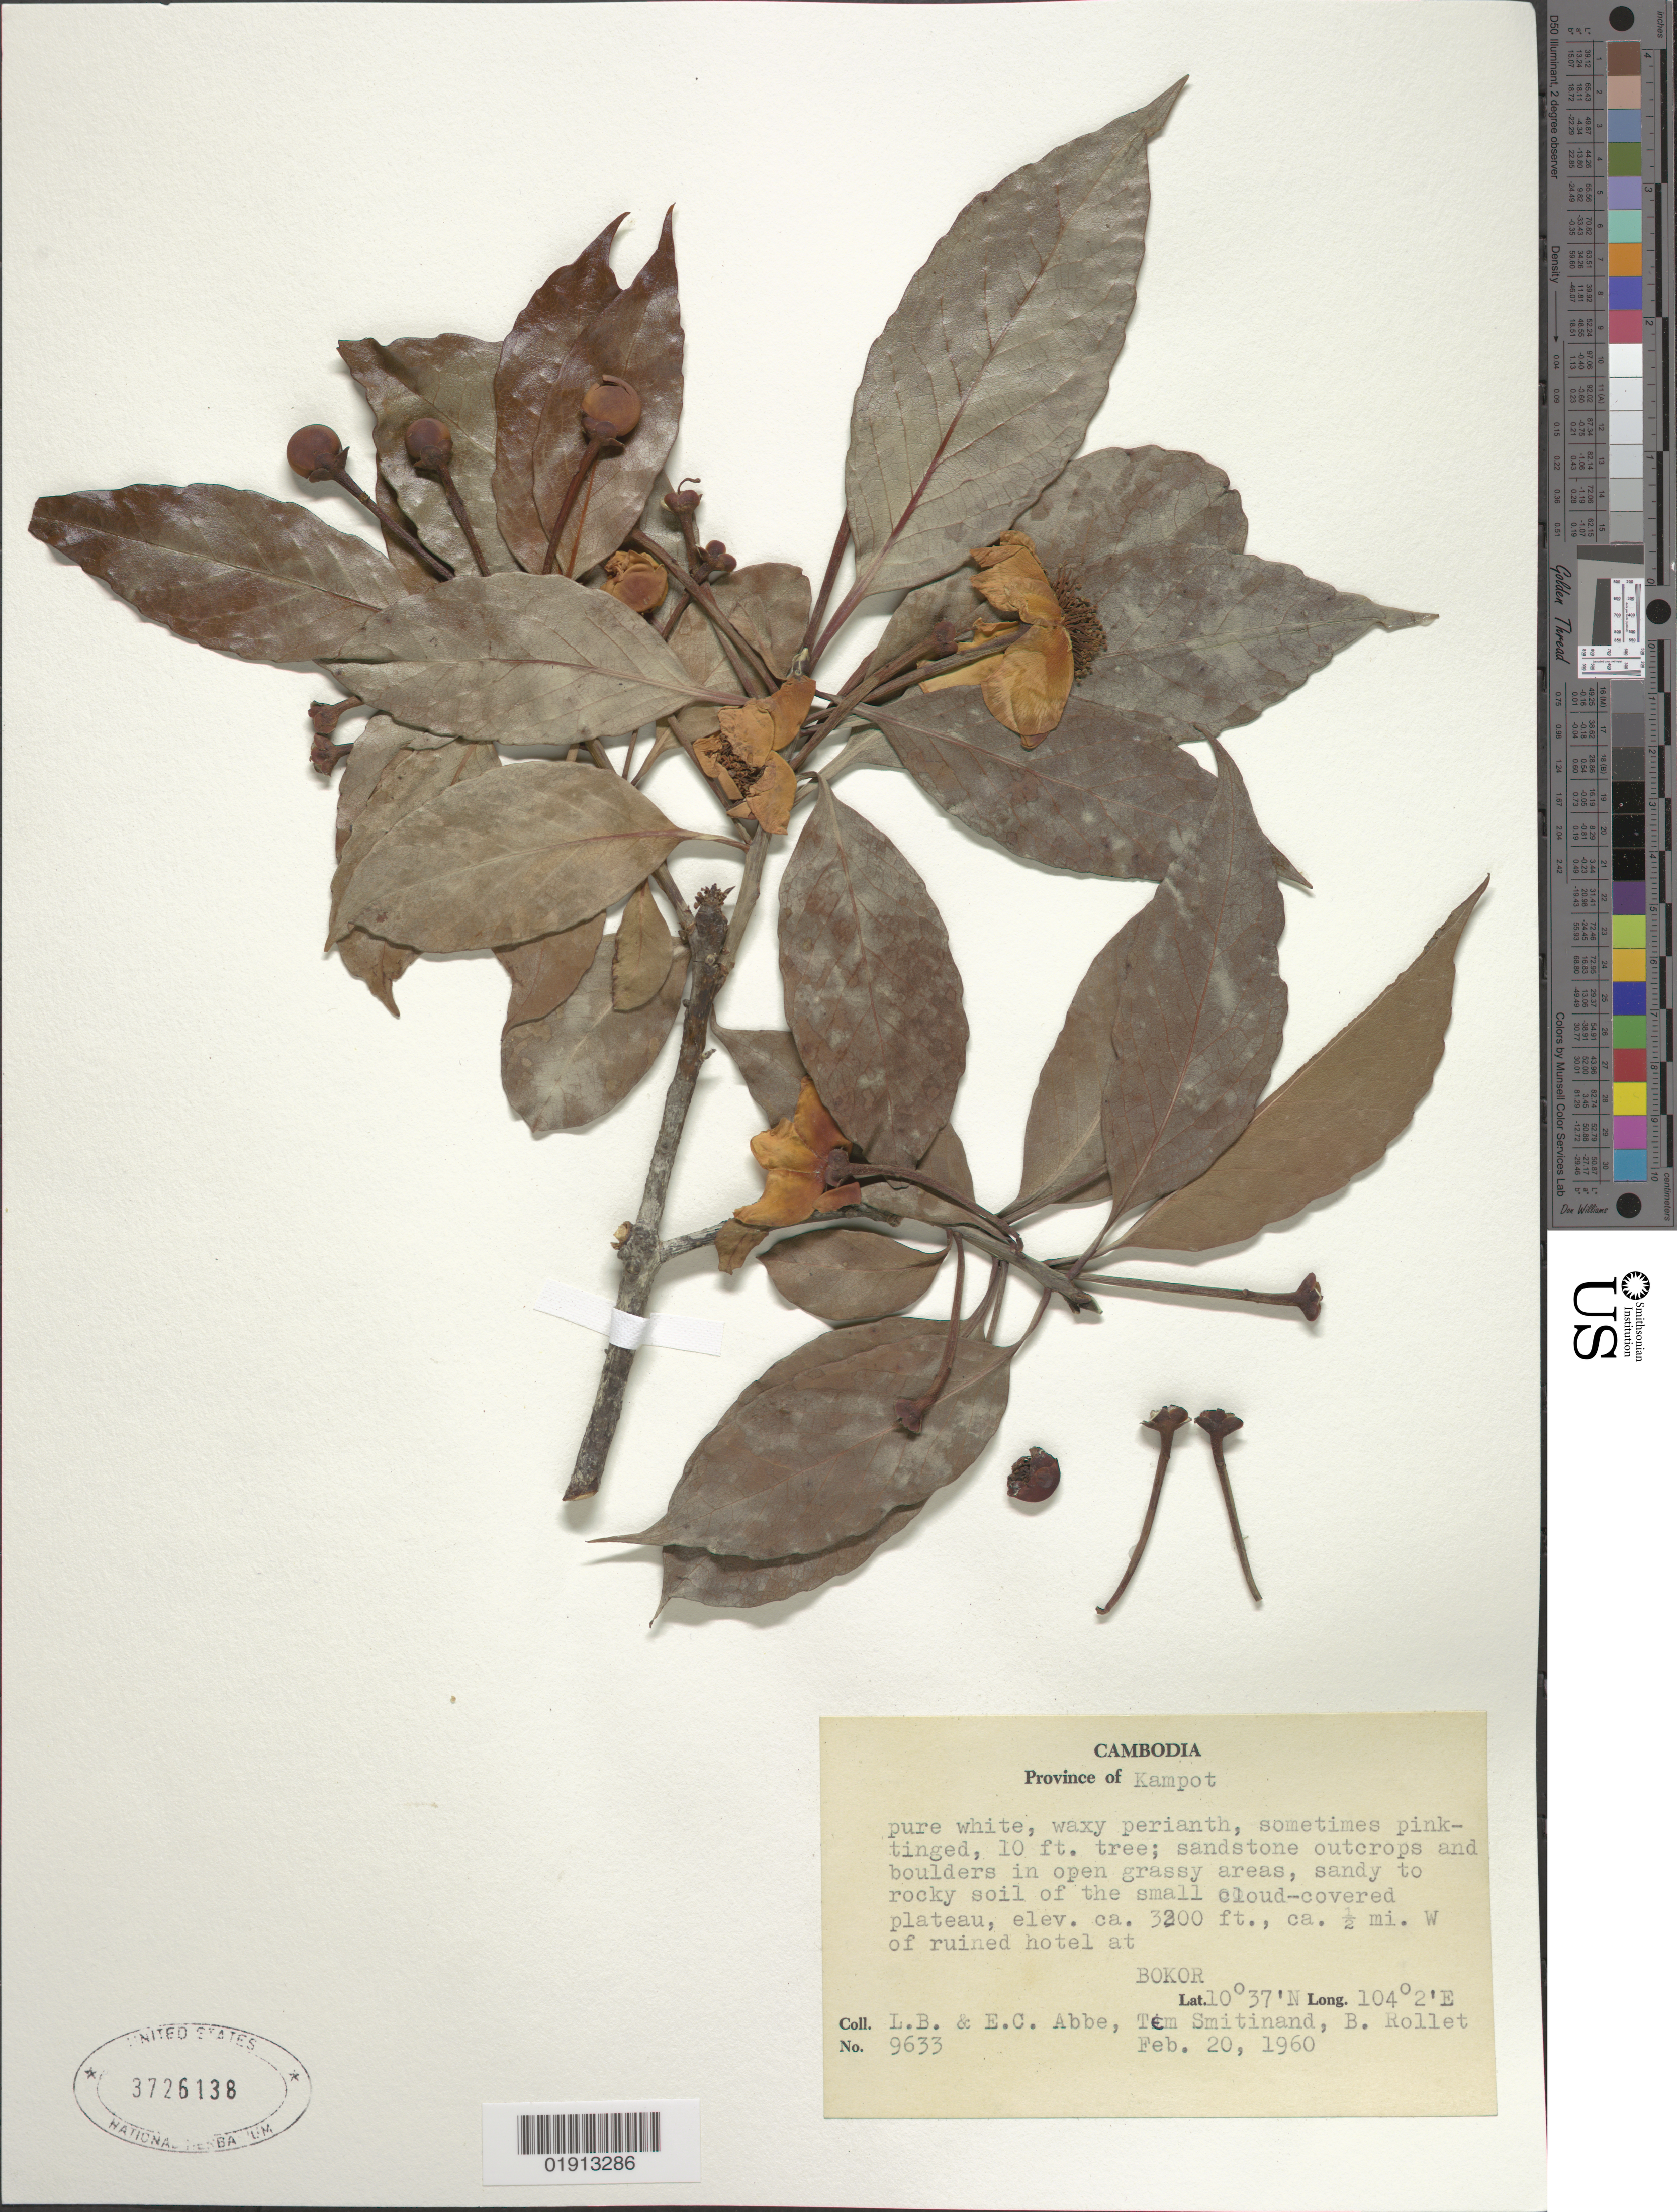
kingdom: Plantae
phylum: Tracheophyta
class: Magnoliopsida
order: Ericales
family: Pentaphylacaceae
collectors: L. B. Abbe, E. C. Abbe, T. Smitinand & B. Rollet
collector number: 9633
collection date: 1960-02-20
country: Cambodia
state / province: Kâmpât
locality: Province of Kampot, ca. ½mi. W of ruined hotel at Bokor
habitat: Sandstone outcrops and boulders in open grassy areas, sandy to rocky soil of the small cloud-covered plateau.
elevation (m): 975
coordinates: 10 37 N, 104 02 E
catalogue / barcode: US 3726138